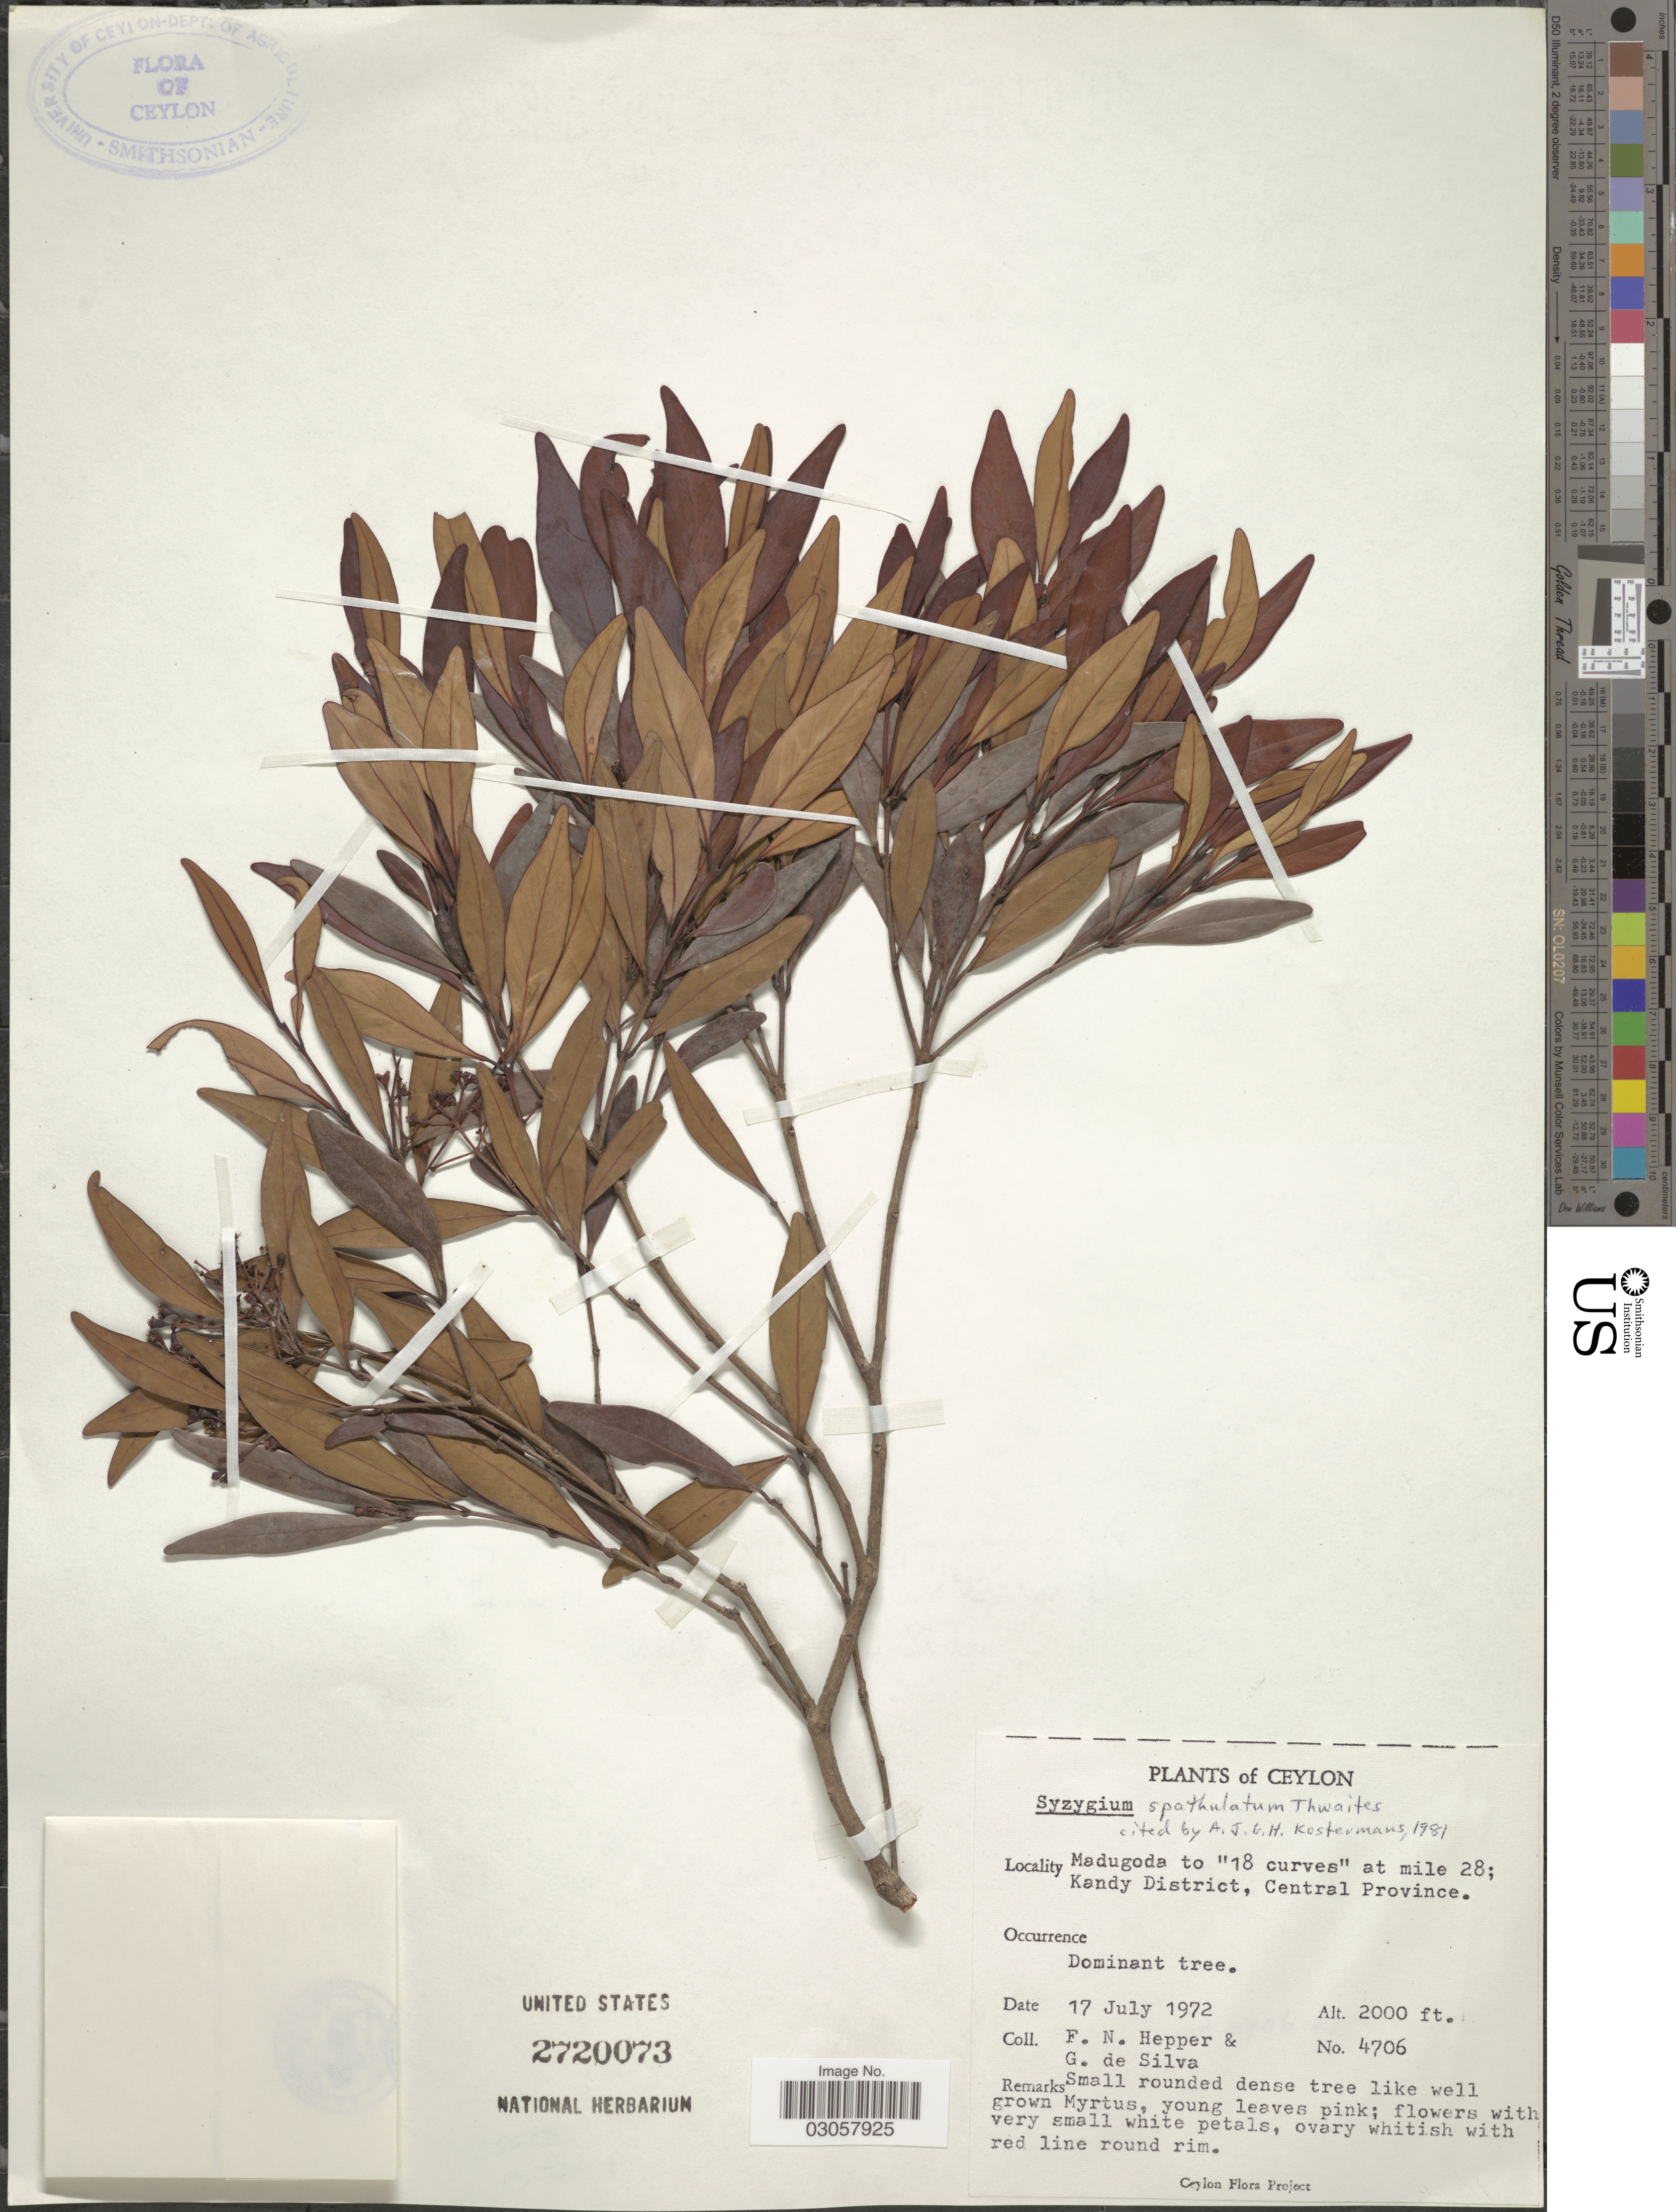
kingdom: Plantae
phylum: Tracheophyta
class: Magnoliopsida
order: Myrtales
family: Myrtaceae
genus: Syzygium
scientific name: Syzygium spathulatum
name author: Thwaites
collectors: F. Hepper & G. De Silva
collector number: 4706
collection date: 1972-07-17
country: Sri Lanka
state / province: Central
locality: Ceylon. Madugoda to '18 curves' at mile 28; Kandy District.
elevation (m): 610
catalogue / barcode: US 2720073